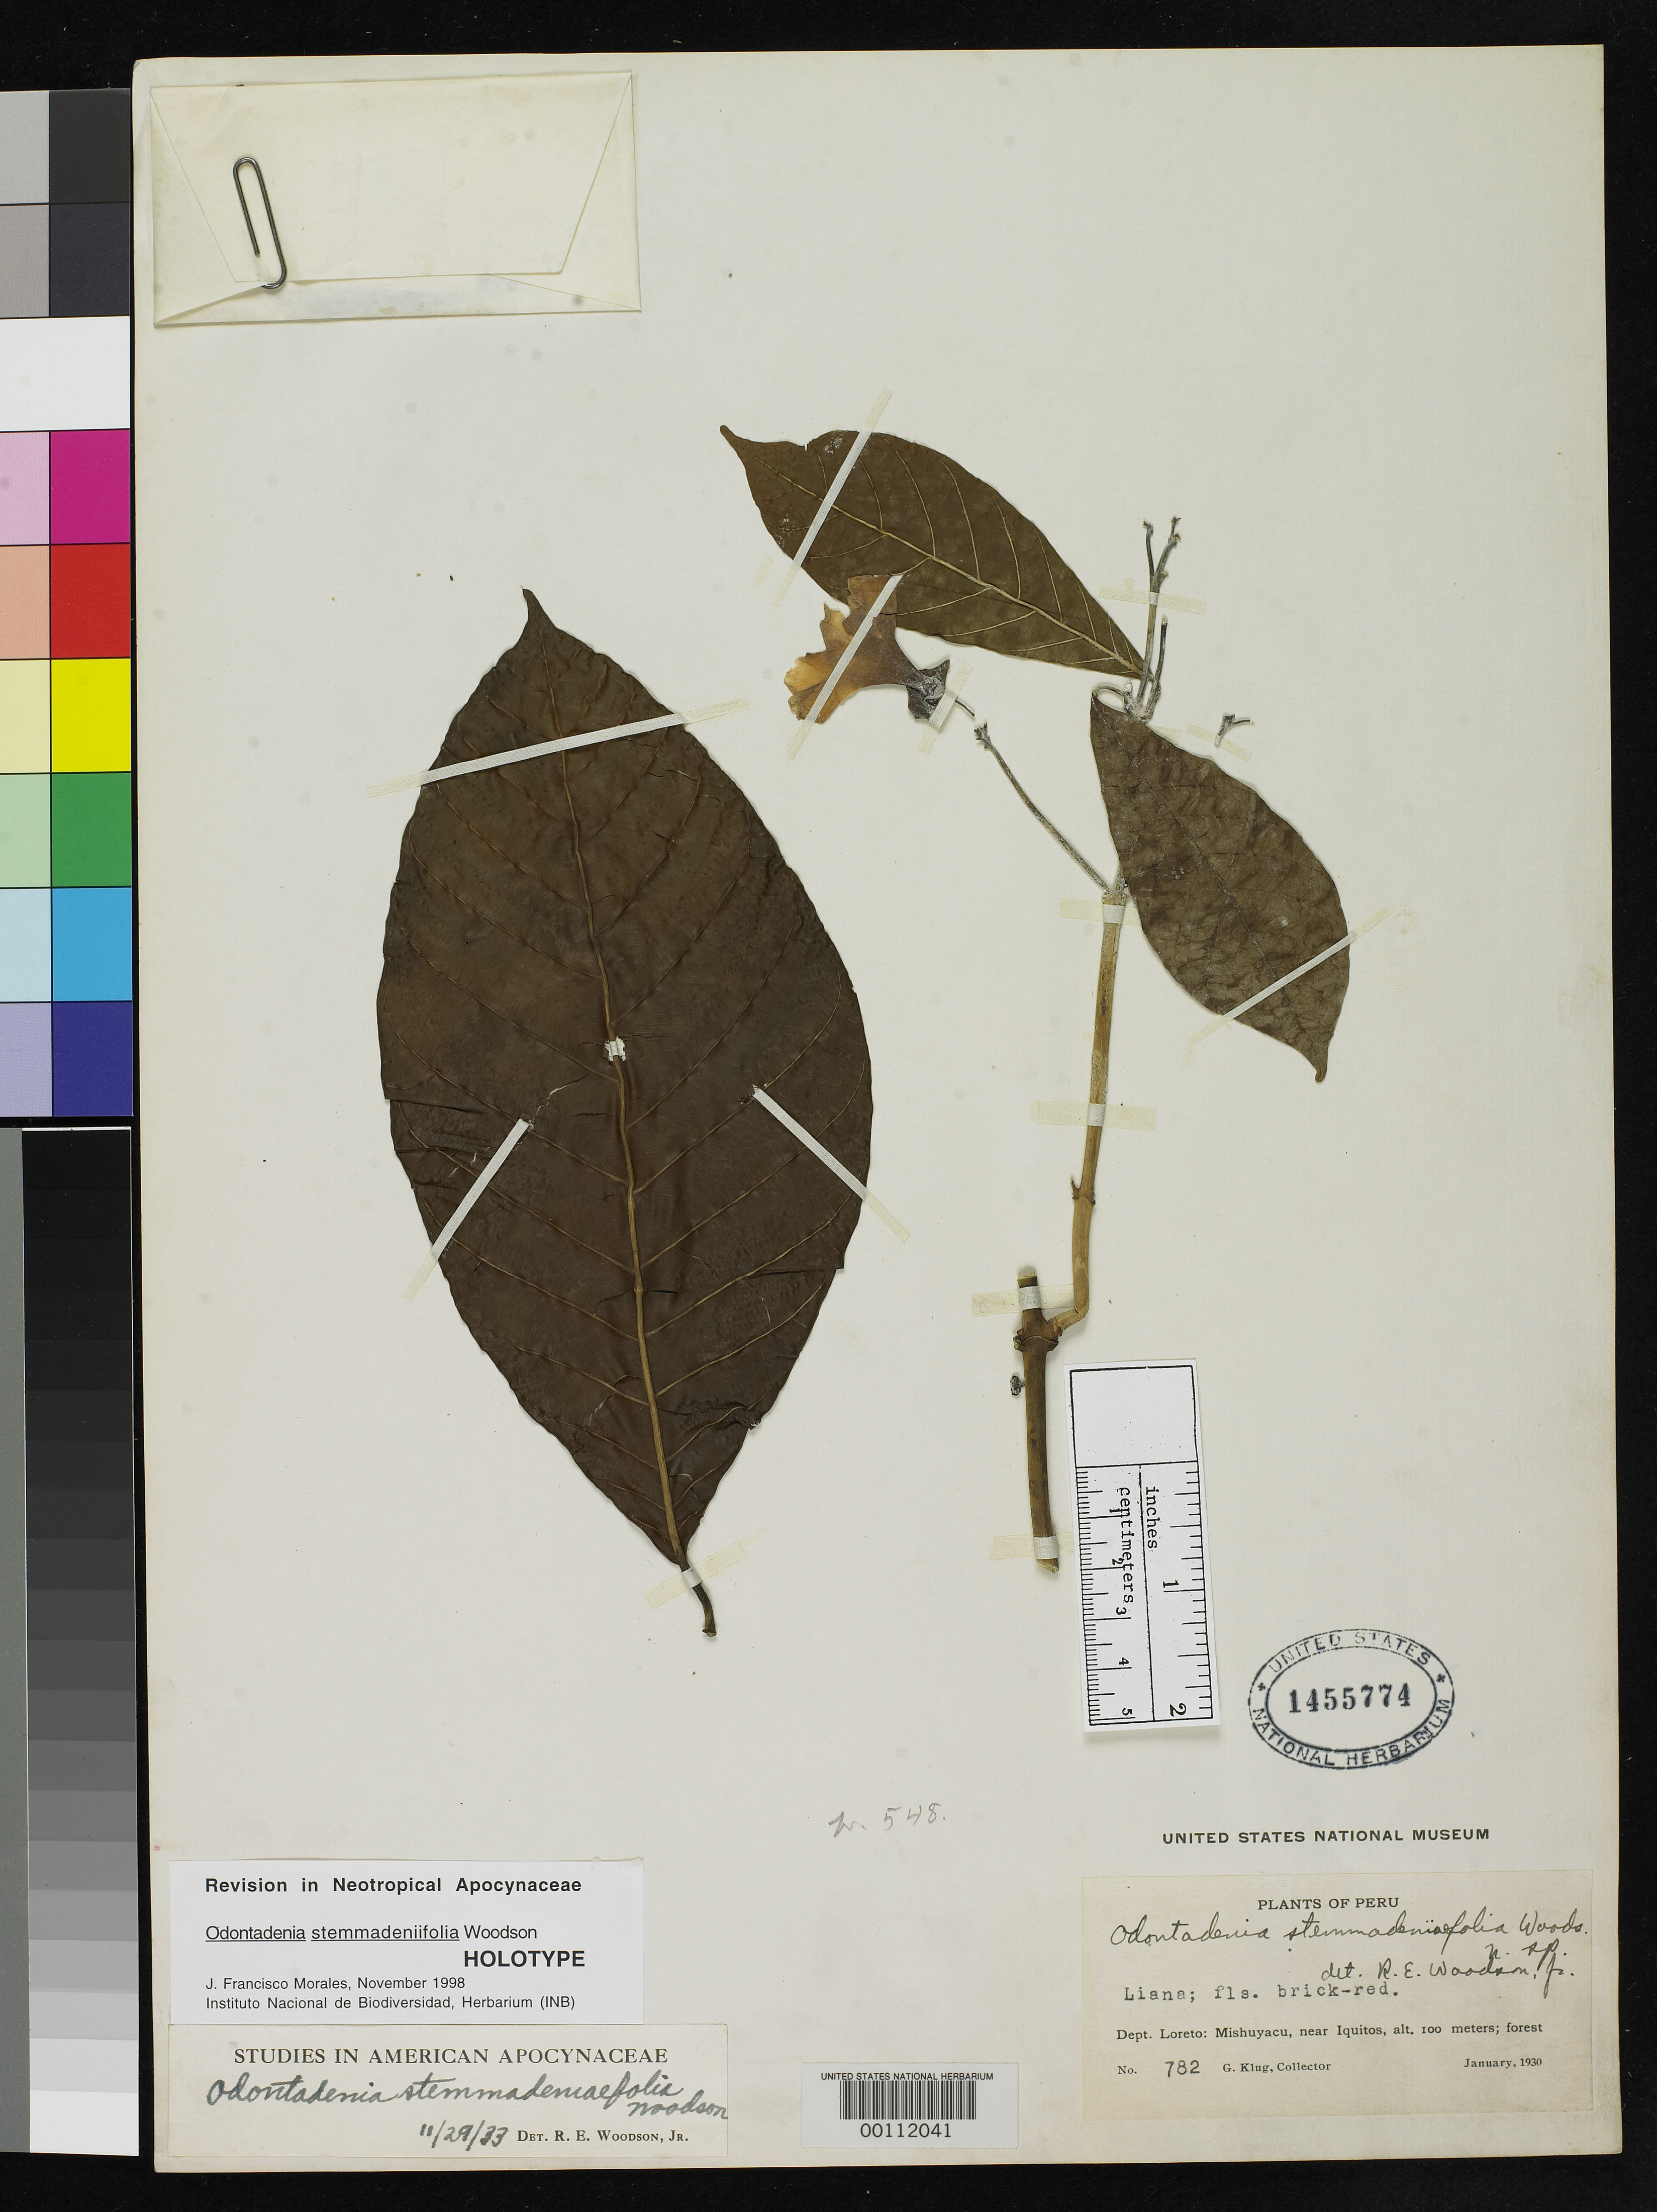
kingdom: Plantae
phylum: Tracheophyta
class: Magnoliopsida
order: Gentianales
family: Apocynaceae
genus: Odontadenia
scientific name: Odontadenia stemmadeniifolia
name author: Woodson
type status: Holotype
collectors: G. Klug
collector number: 782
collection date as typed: Jan 1930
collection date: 1930-01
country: Peru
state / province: Loreto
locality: Mishuyacu, near Iquitos.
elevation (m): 100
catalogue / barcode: US 1455774